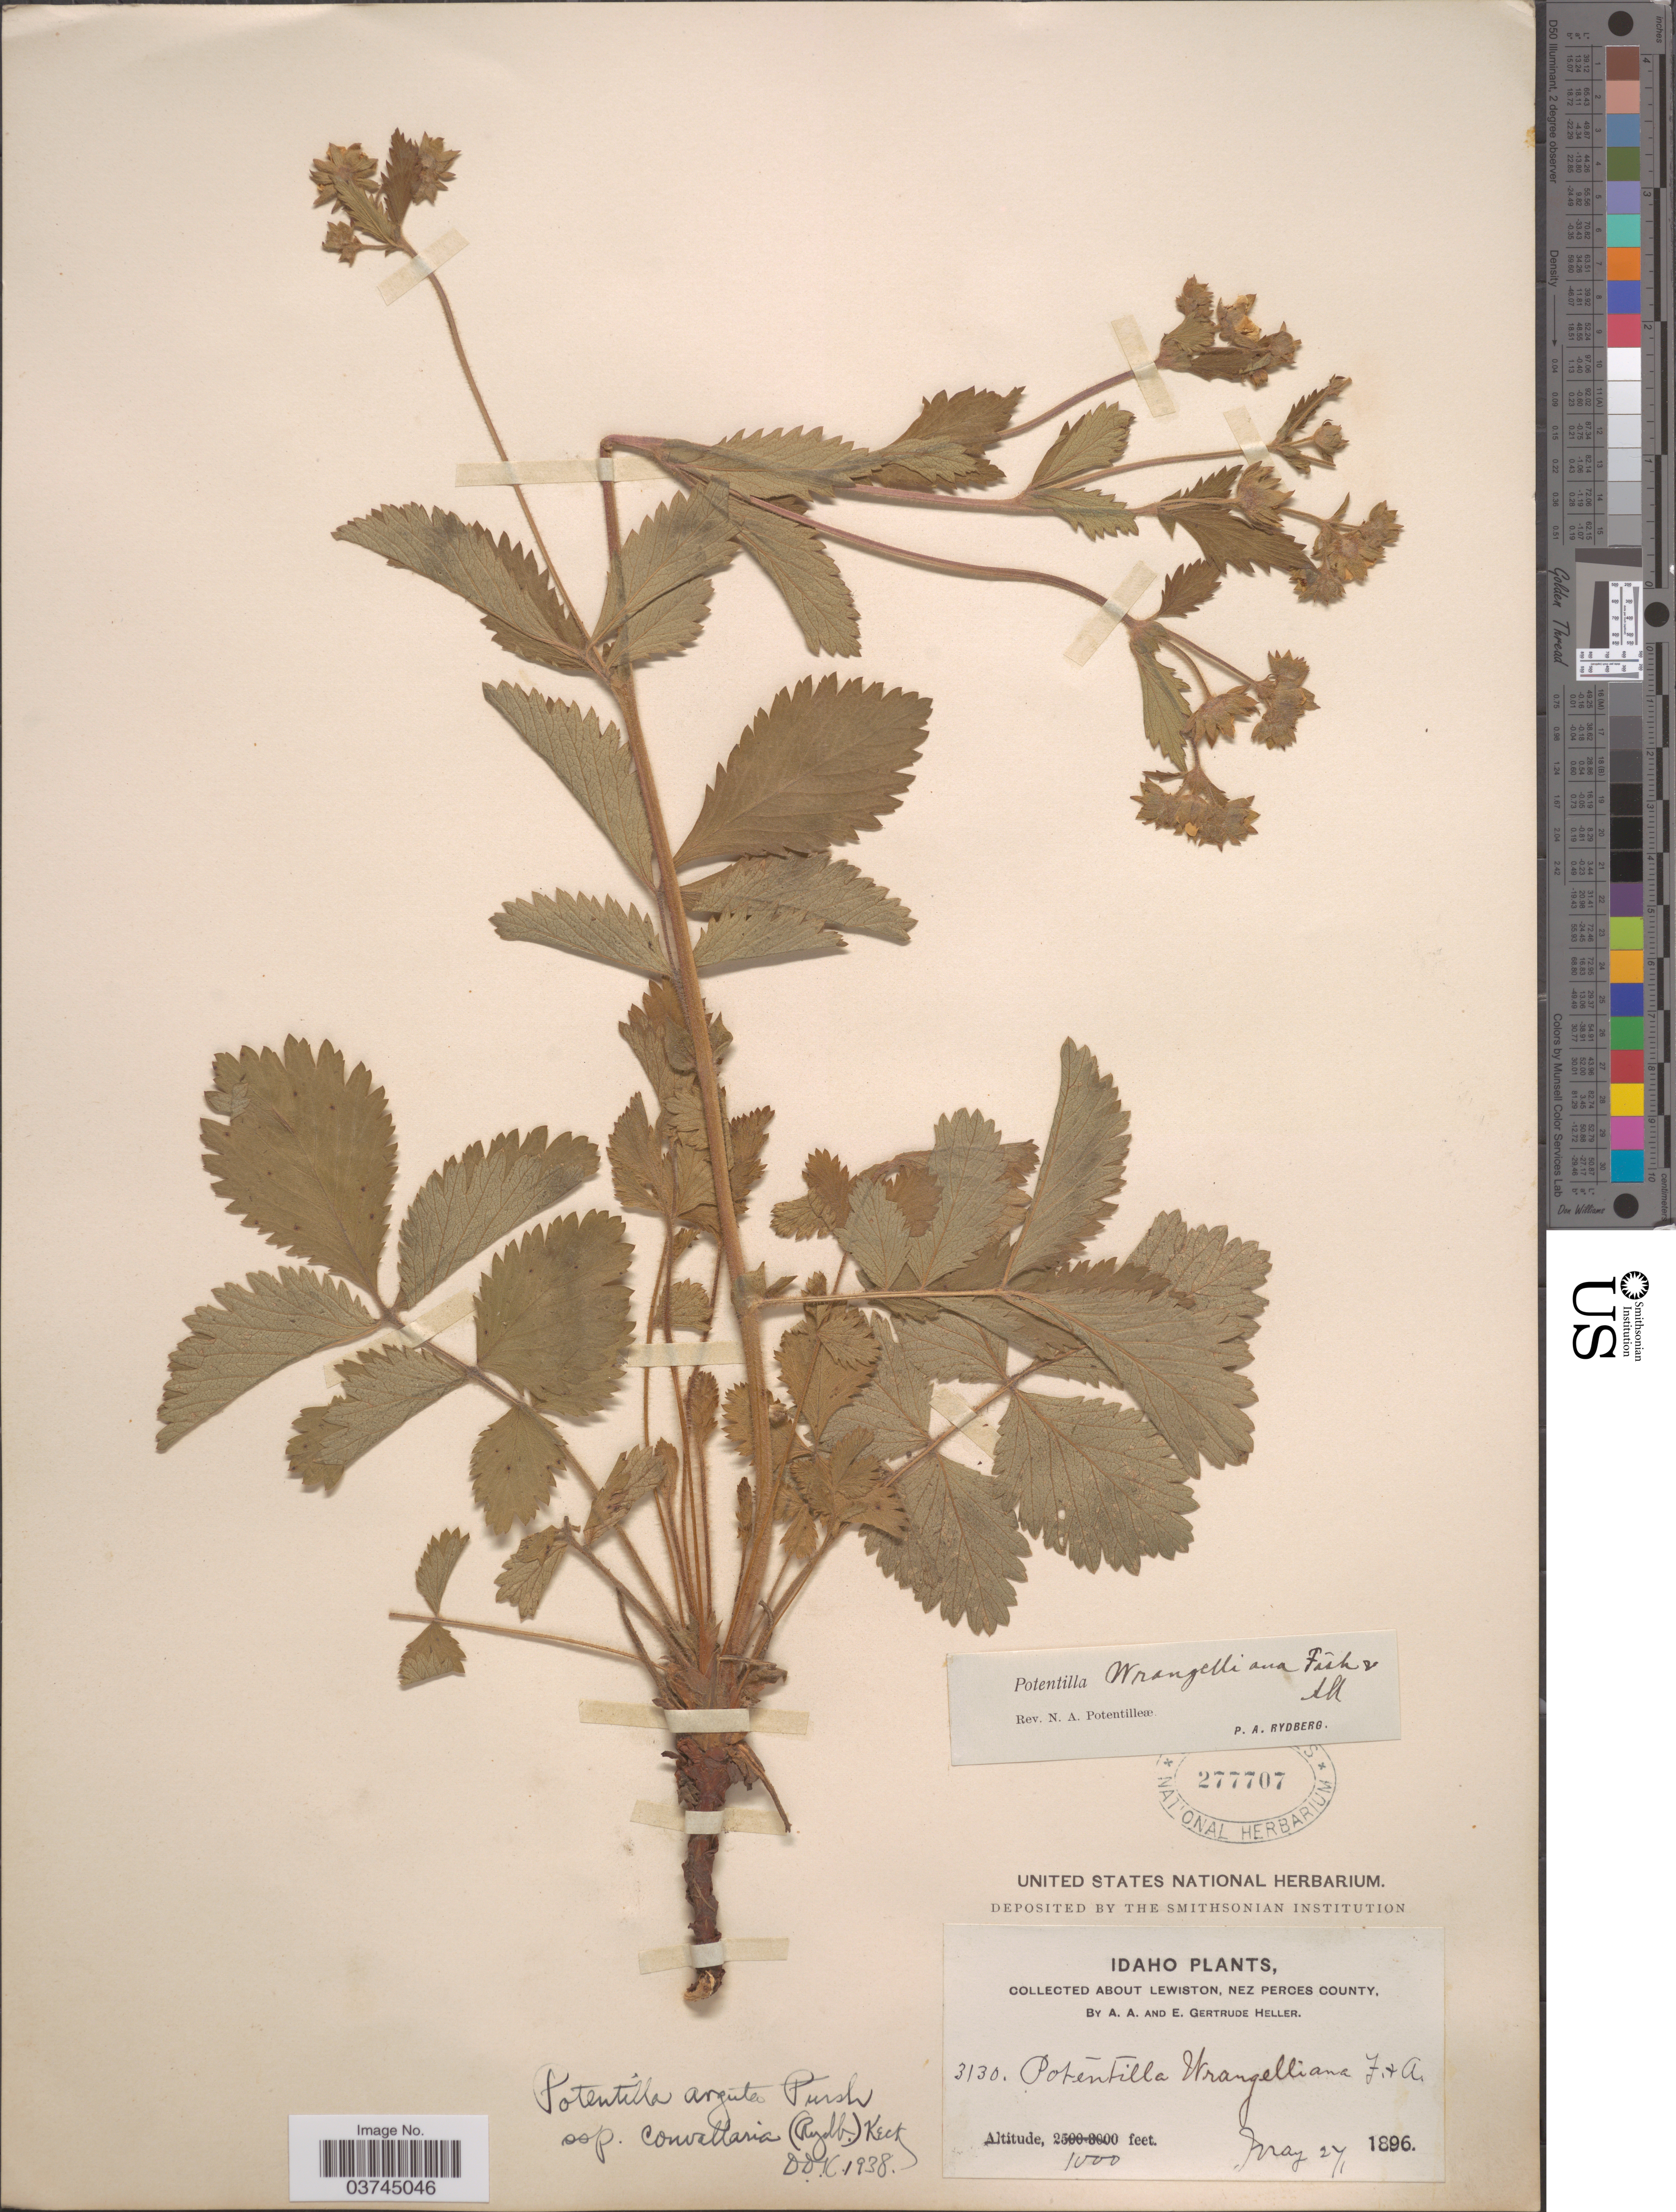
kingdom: Plantae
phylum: Tracheophyta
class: Magnoliopsida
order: Rosales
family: Rosaceae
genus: Drymocallis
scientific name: Drymocallis convallaria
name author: (Rydb.) Rydb.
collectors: A. A. Heller & E. G. Heller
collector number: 3130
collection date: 1896-05-27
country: United States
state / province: Idaho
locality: About Lewiston, Nez Perces County.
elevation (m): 305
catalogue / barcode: US 277707